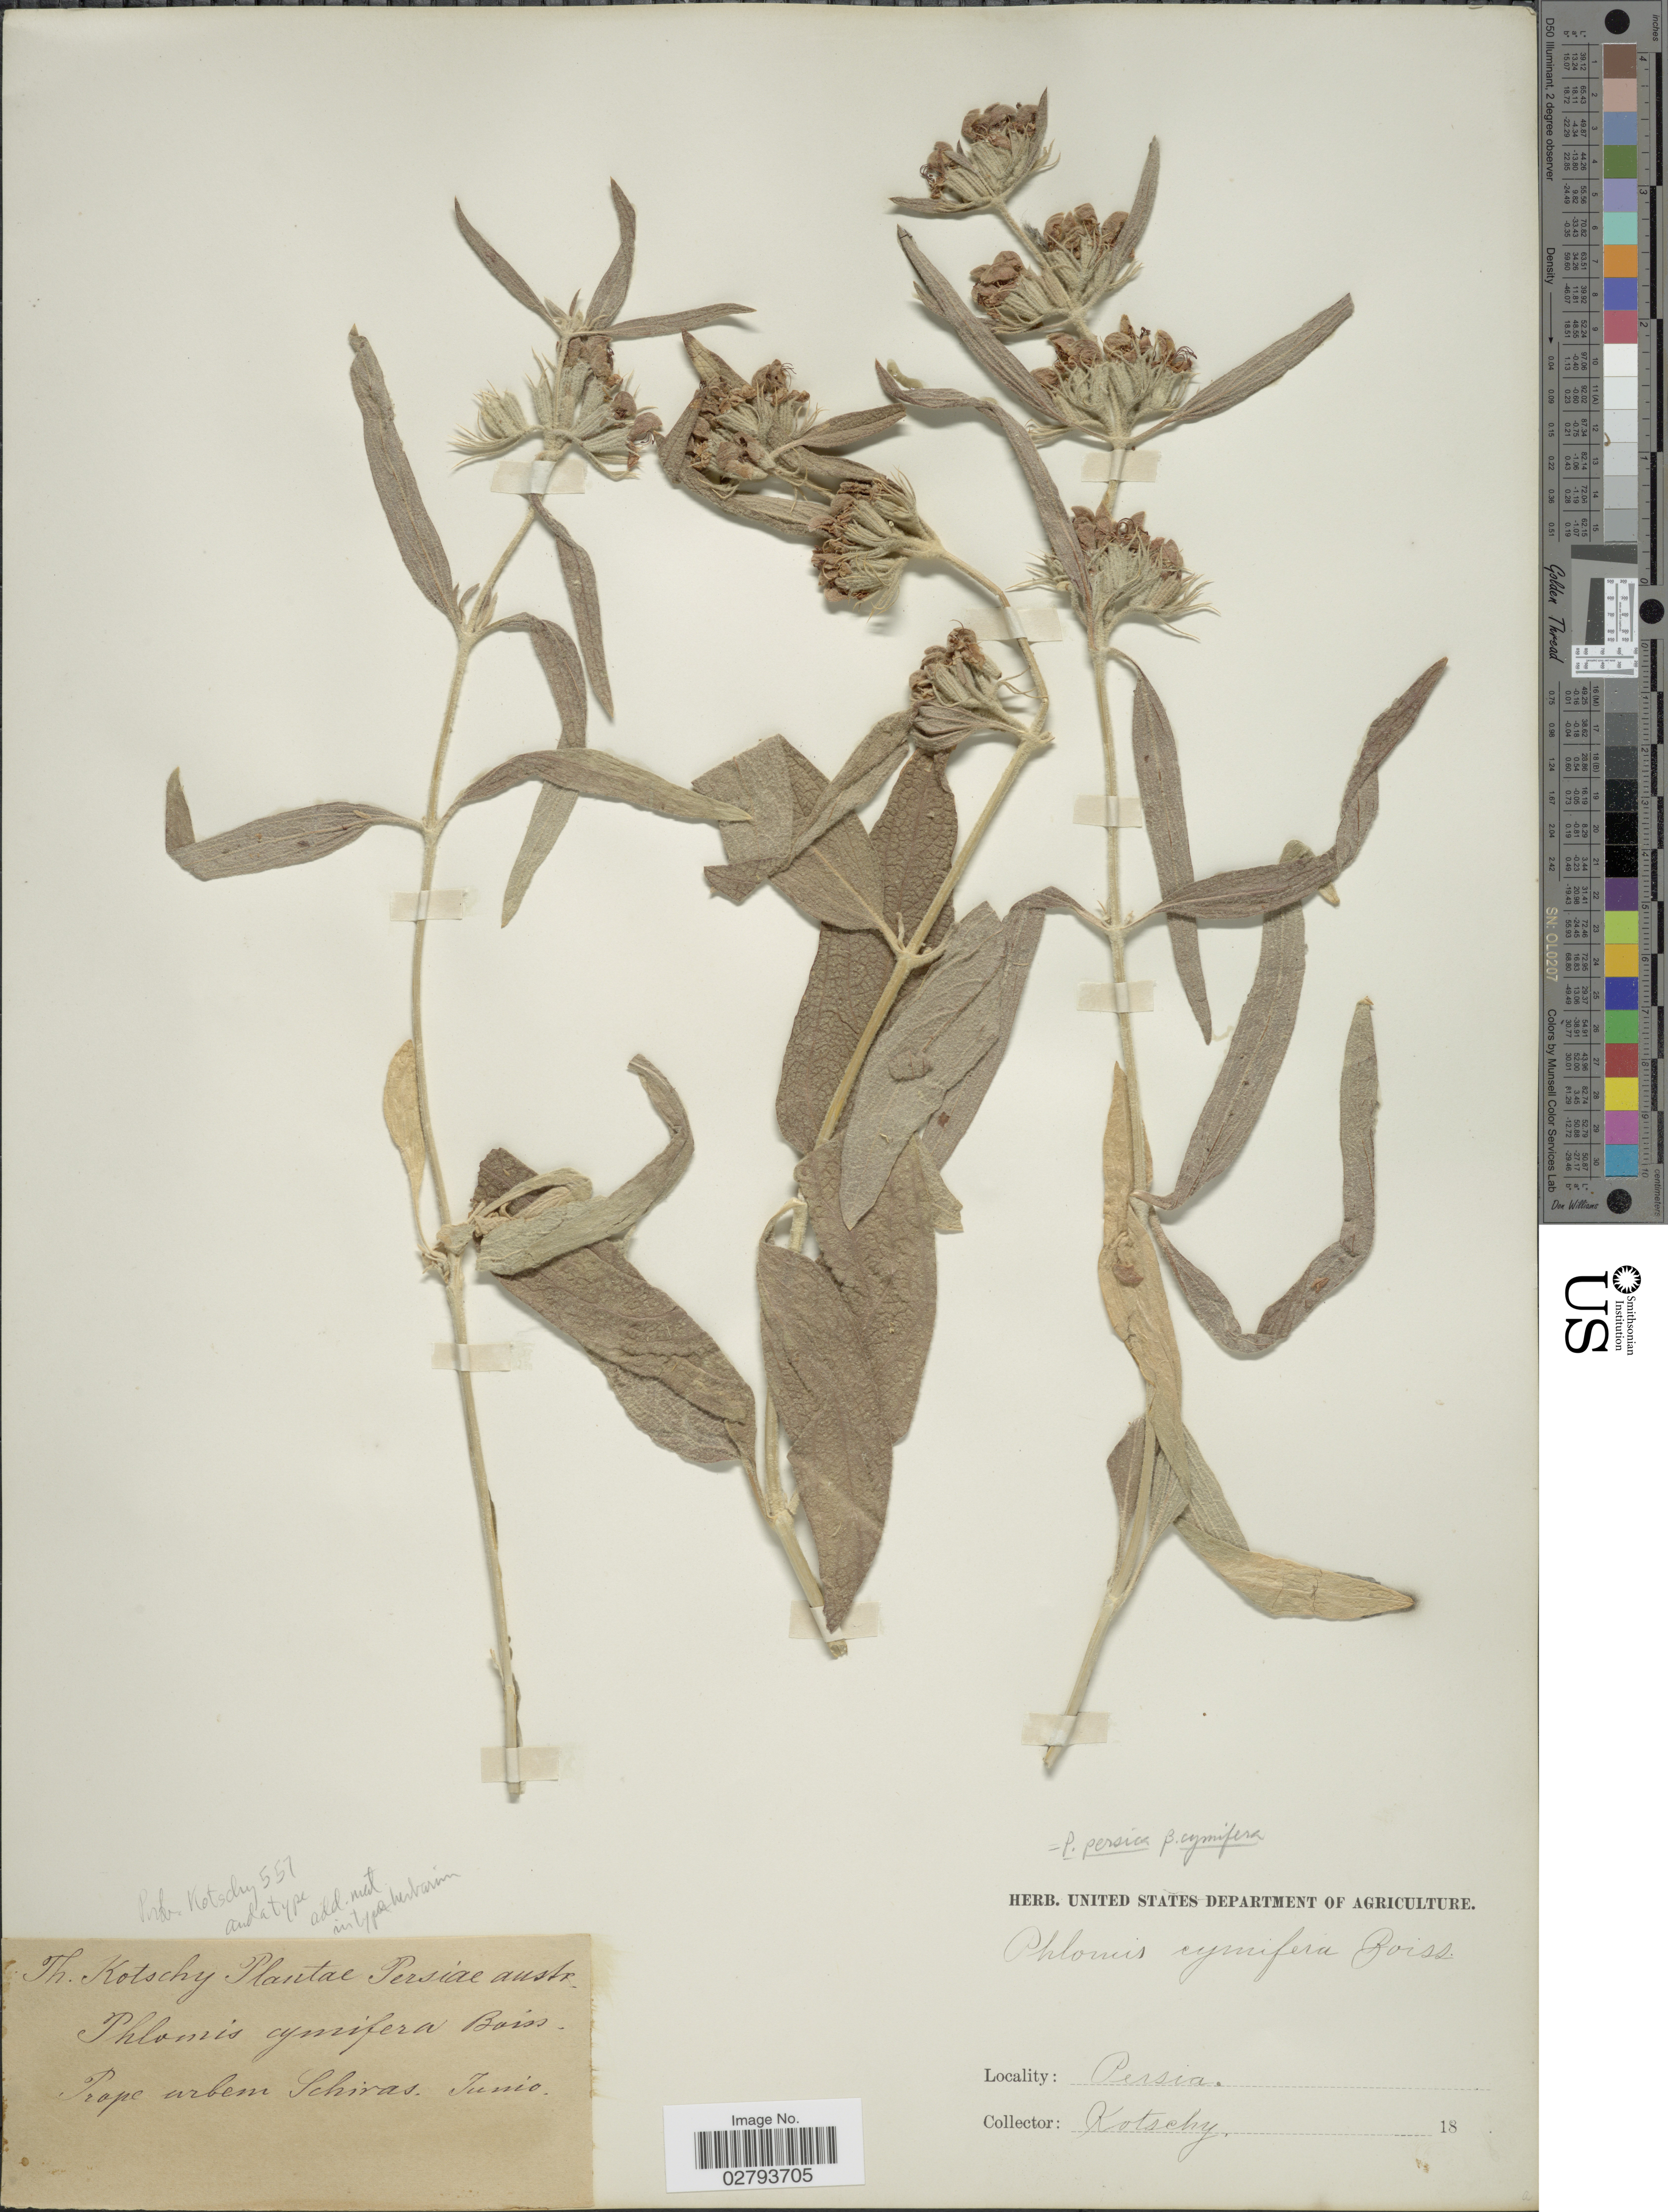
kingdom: Plantae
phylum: Tracheophyta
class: Magnoliopsida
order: Lamiales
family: Lamiaceae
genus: Phlomis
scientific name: Phlomis persica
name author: Boiss.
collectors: K. G. Kotschy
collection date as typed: Junio 18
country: Iran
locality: Prope arbem Schiras.